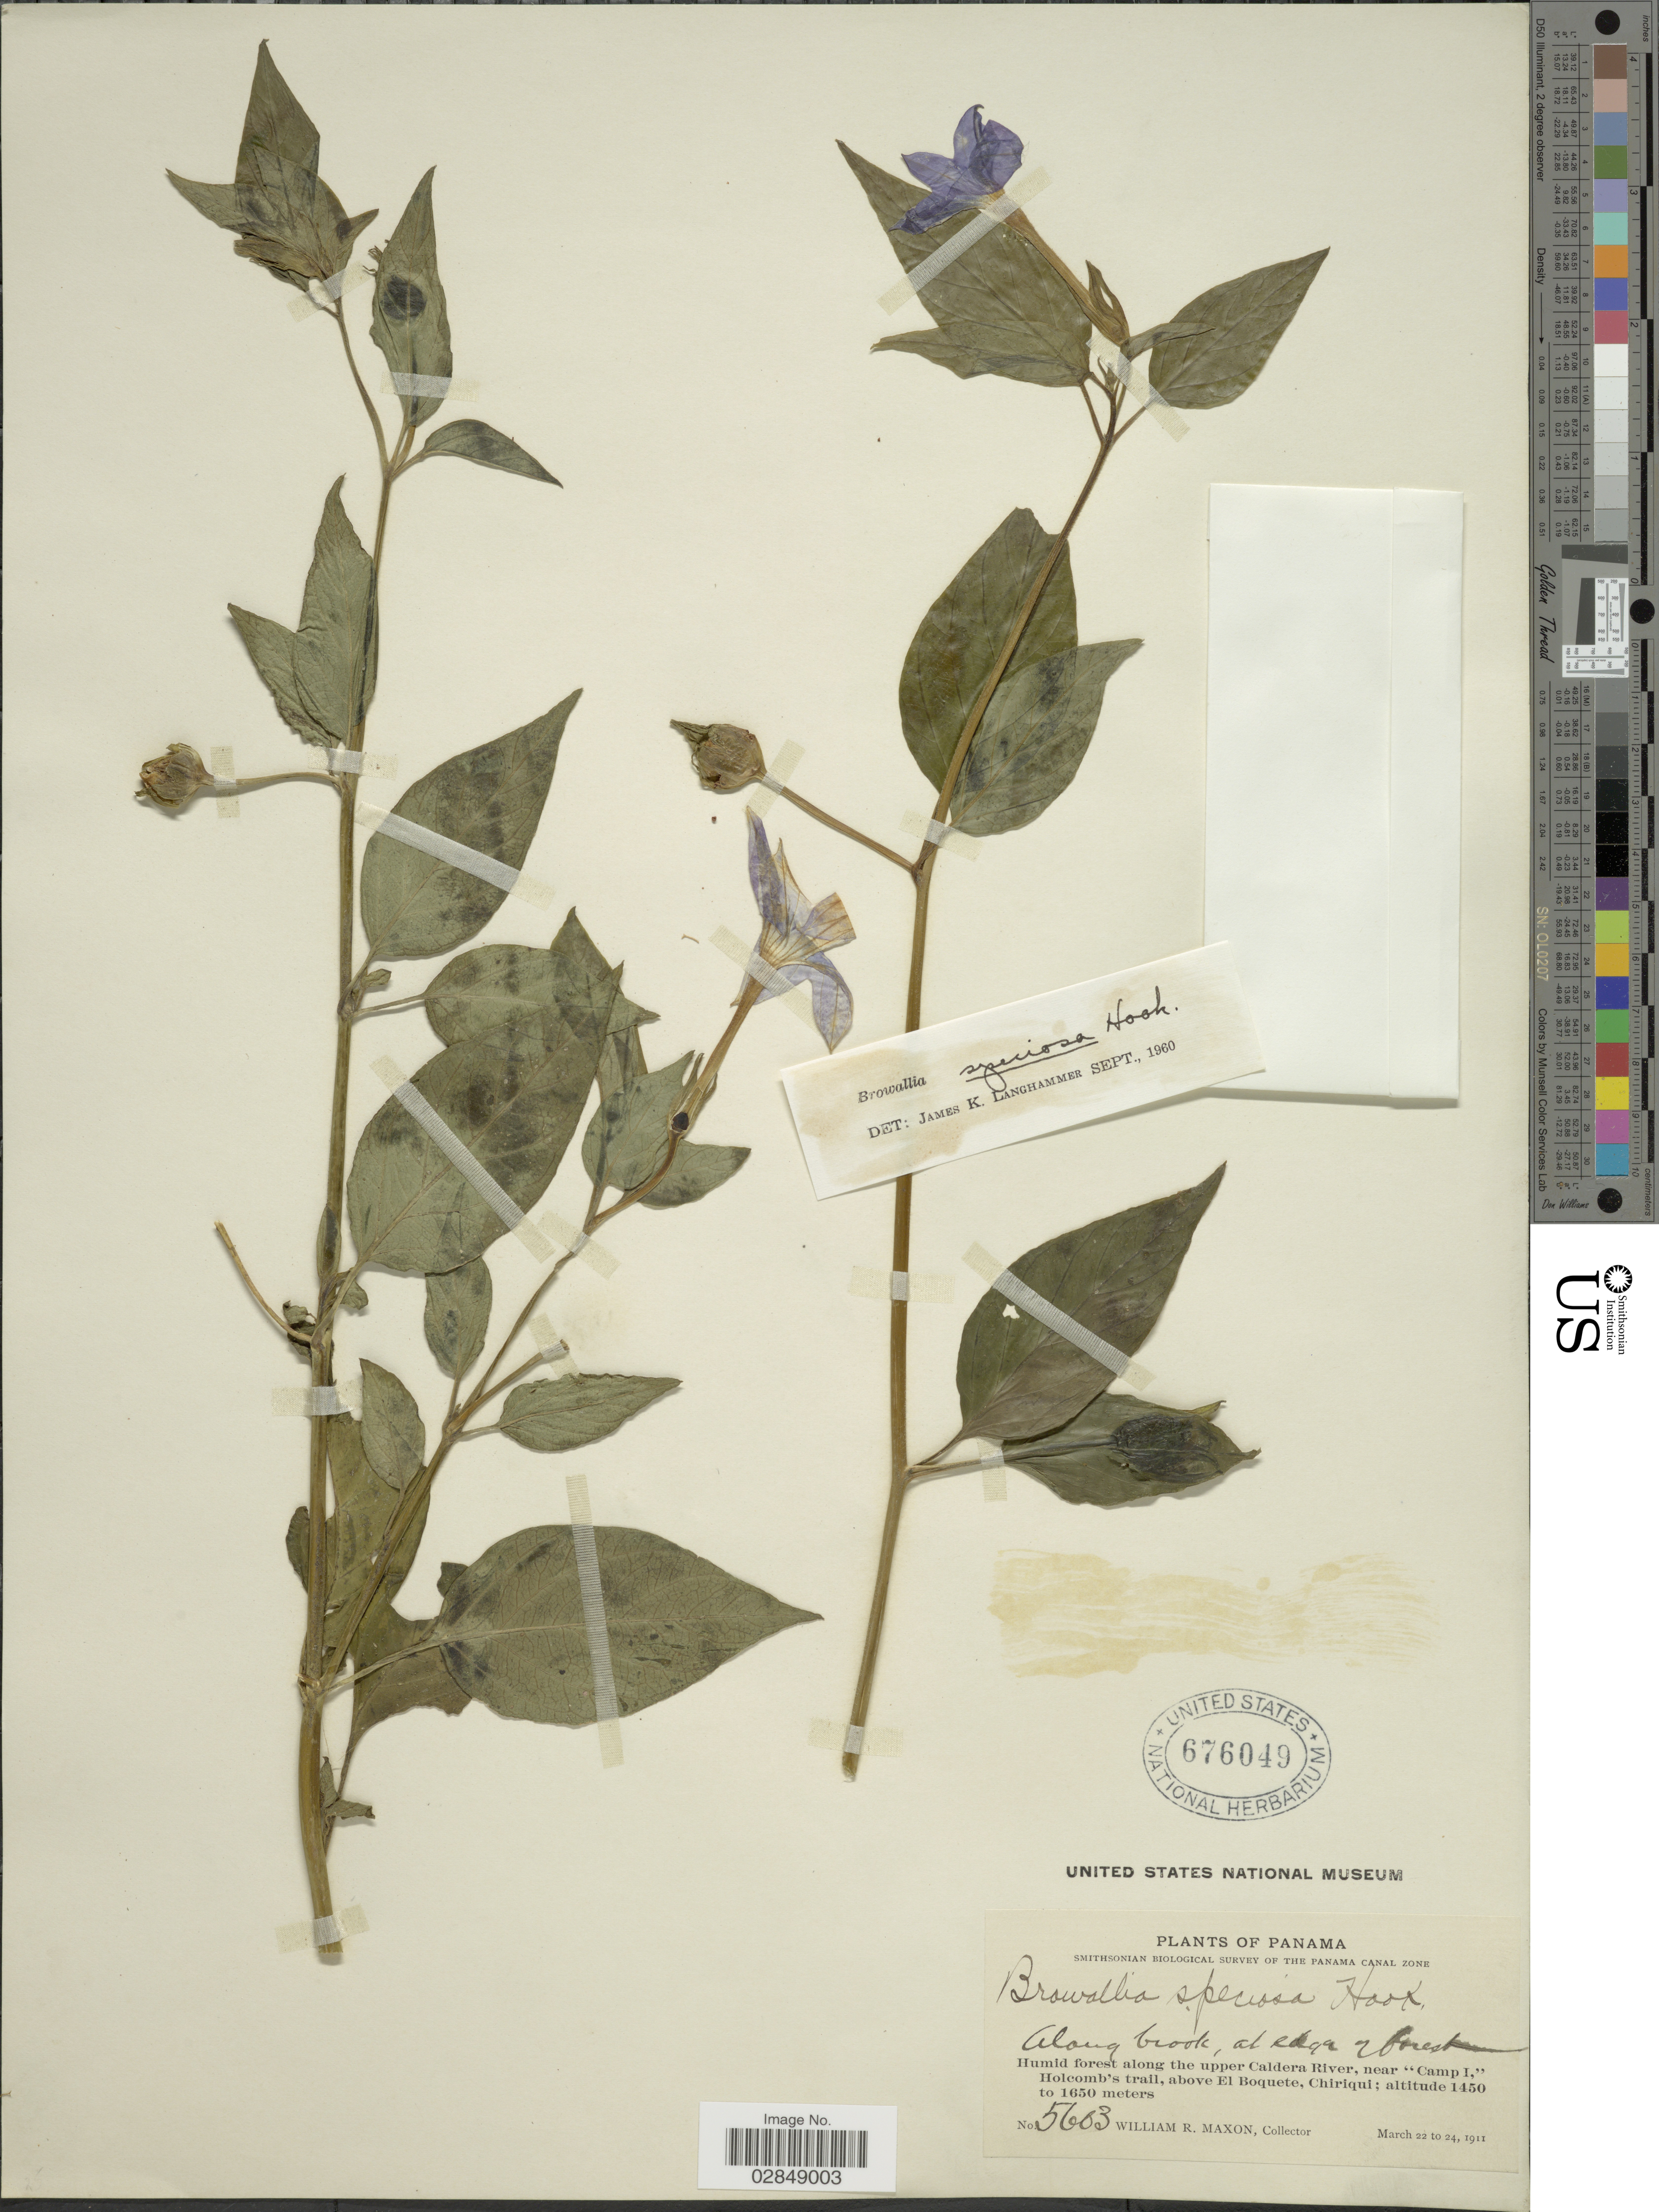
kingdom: Plantae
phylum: Tracheophyta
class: Magnoliopsida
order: Solanales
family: Solanaceae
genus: Browallia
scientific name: Browallia speciosa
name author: Hook.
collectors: W. R. Maxon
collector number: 5603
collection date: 1911-03-22/1911-03-24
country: Panama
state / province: Chiriqui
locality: Along brook, at edge of forest. Humid forest along the upper Caldera River, near "Camp I", Holcomb's trail, above El Boquete.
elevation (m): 1450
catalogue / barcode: US 676049